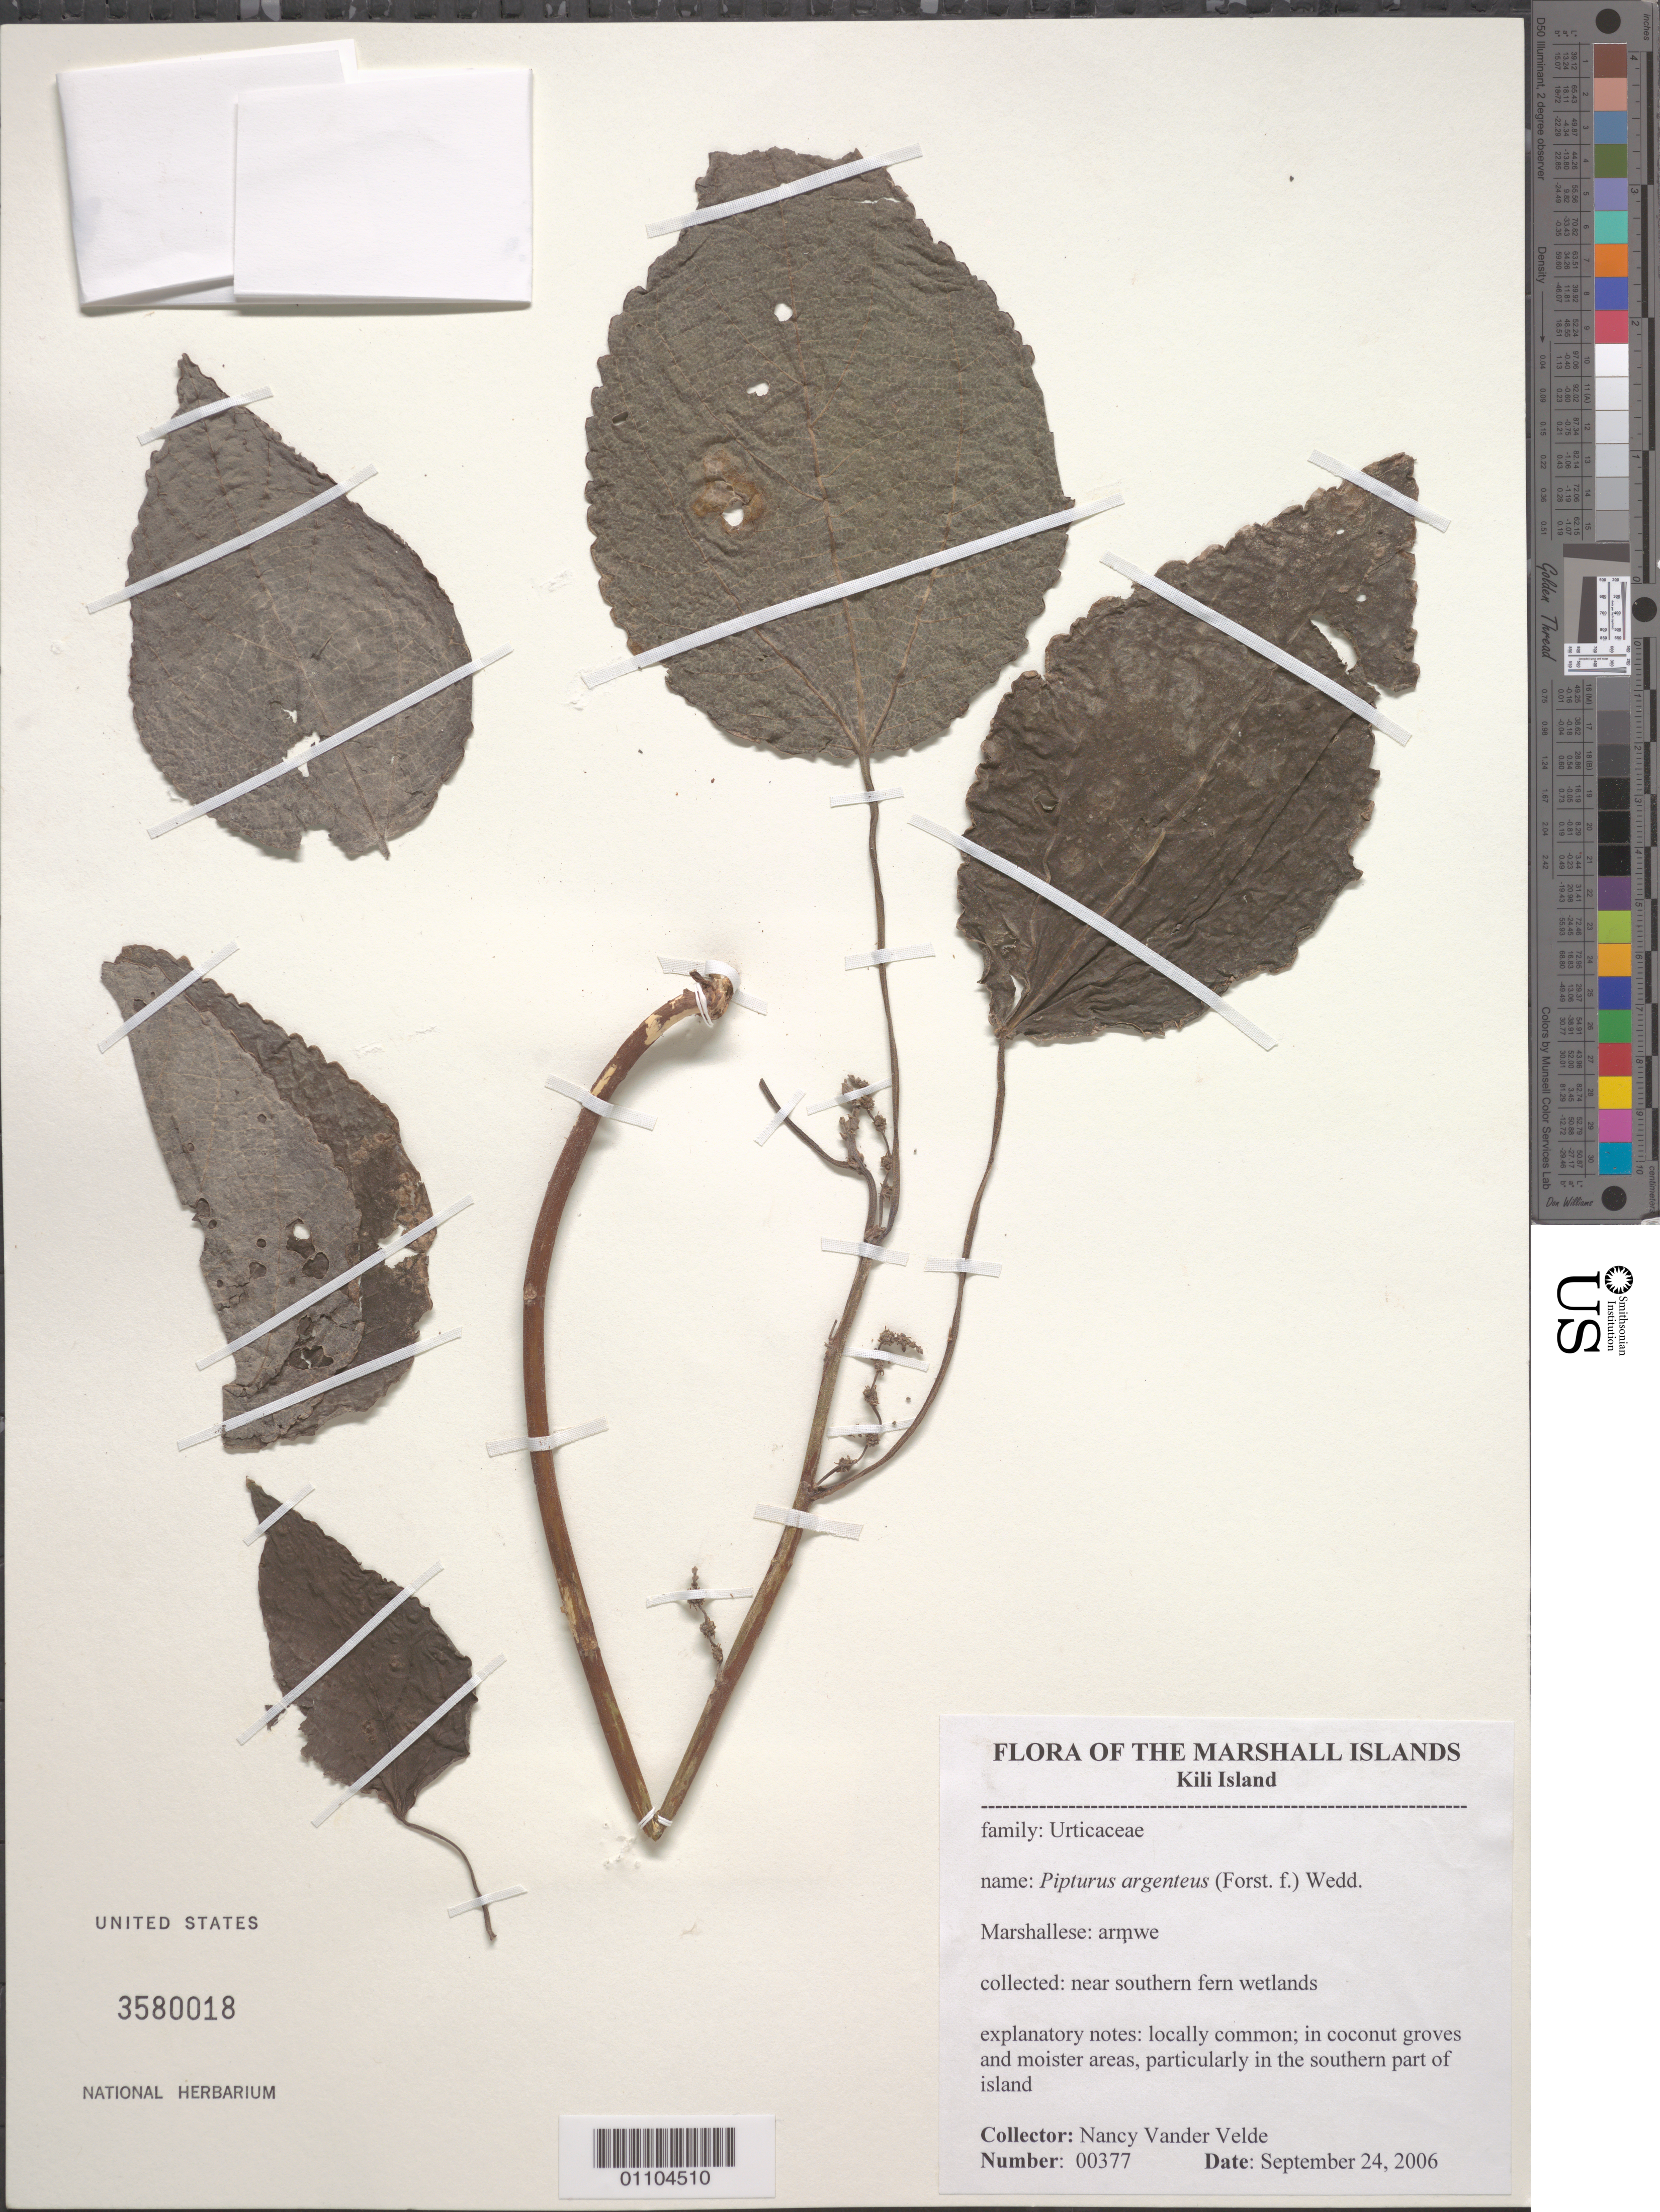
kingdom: Plantae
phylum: Tracheophyta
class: Magnoliopsida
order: Rosales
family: Urticaceae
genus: Pipturus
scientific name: Pipturus argenteus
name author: (G. Forst.) Wedd.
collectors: N. Vander Velde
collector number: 00377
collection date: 2006-09-24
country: Marshall Islands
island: Kili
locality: Kili Island.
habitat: Near southern fern wetlands. Locally common; in coconut groves and moister areas, particularly in the southern part of the island.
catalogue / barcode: US 3580018